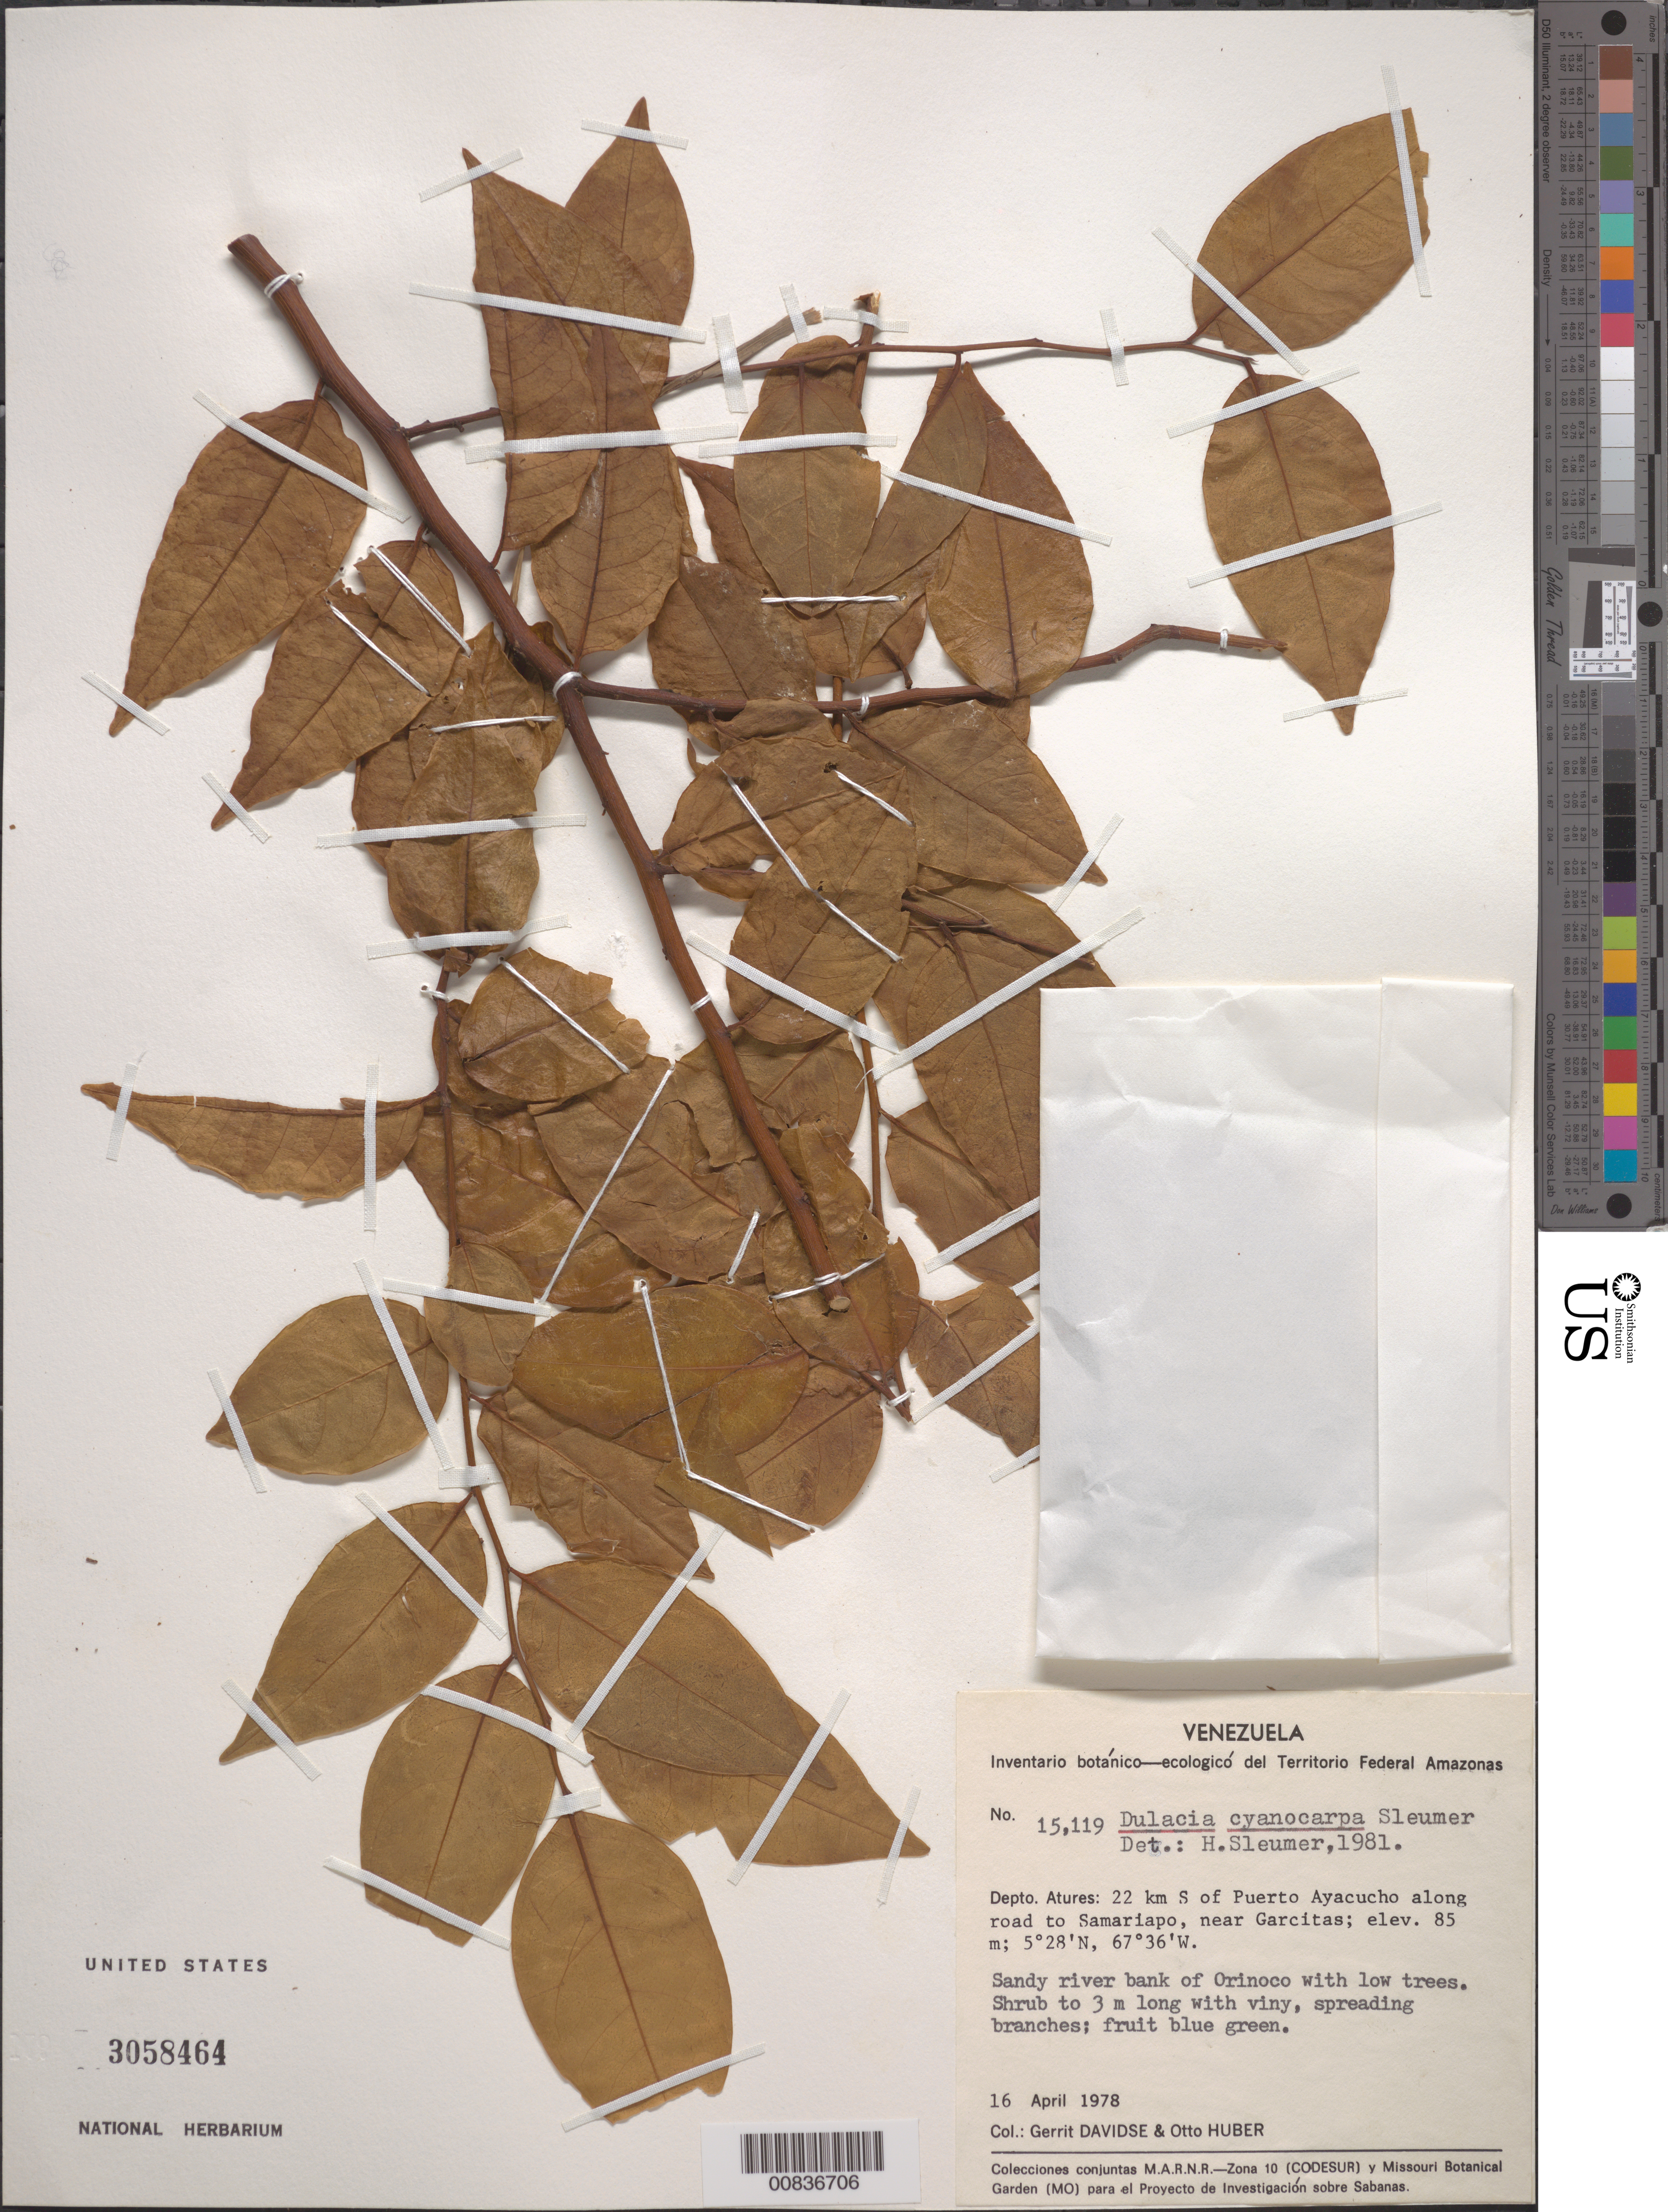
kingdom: Plantae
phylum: Tracheophyta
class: Magnoliopsida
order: Santalales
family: Olacaceae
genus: Dulacia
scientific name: Dulacia cyanocarpa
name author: Sleumer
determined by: Sleumer, H. O.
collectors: G. Davidse & O. Huber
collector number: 15119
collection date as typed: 16-Apr-78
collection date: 1978-04-16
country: Venezuela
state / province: Amazonas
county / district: Atures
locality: Puerto Ayacucho, 22 km S of along road to Samariapo, near Garcitas, Río Orinoco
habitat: Sandy river bank of Orinoco with low trees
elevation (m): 85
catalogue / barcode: US 3058464